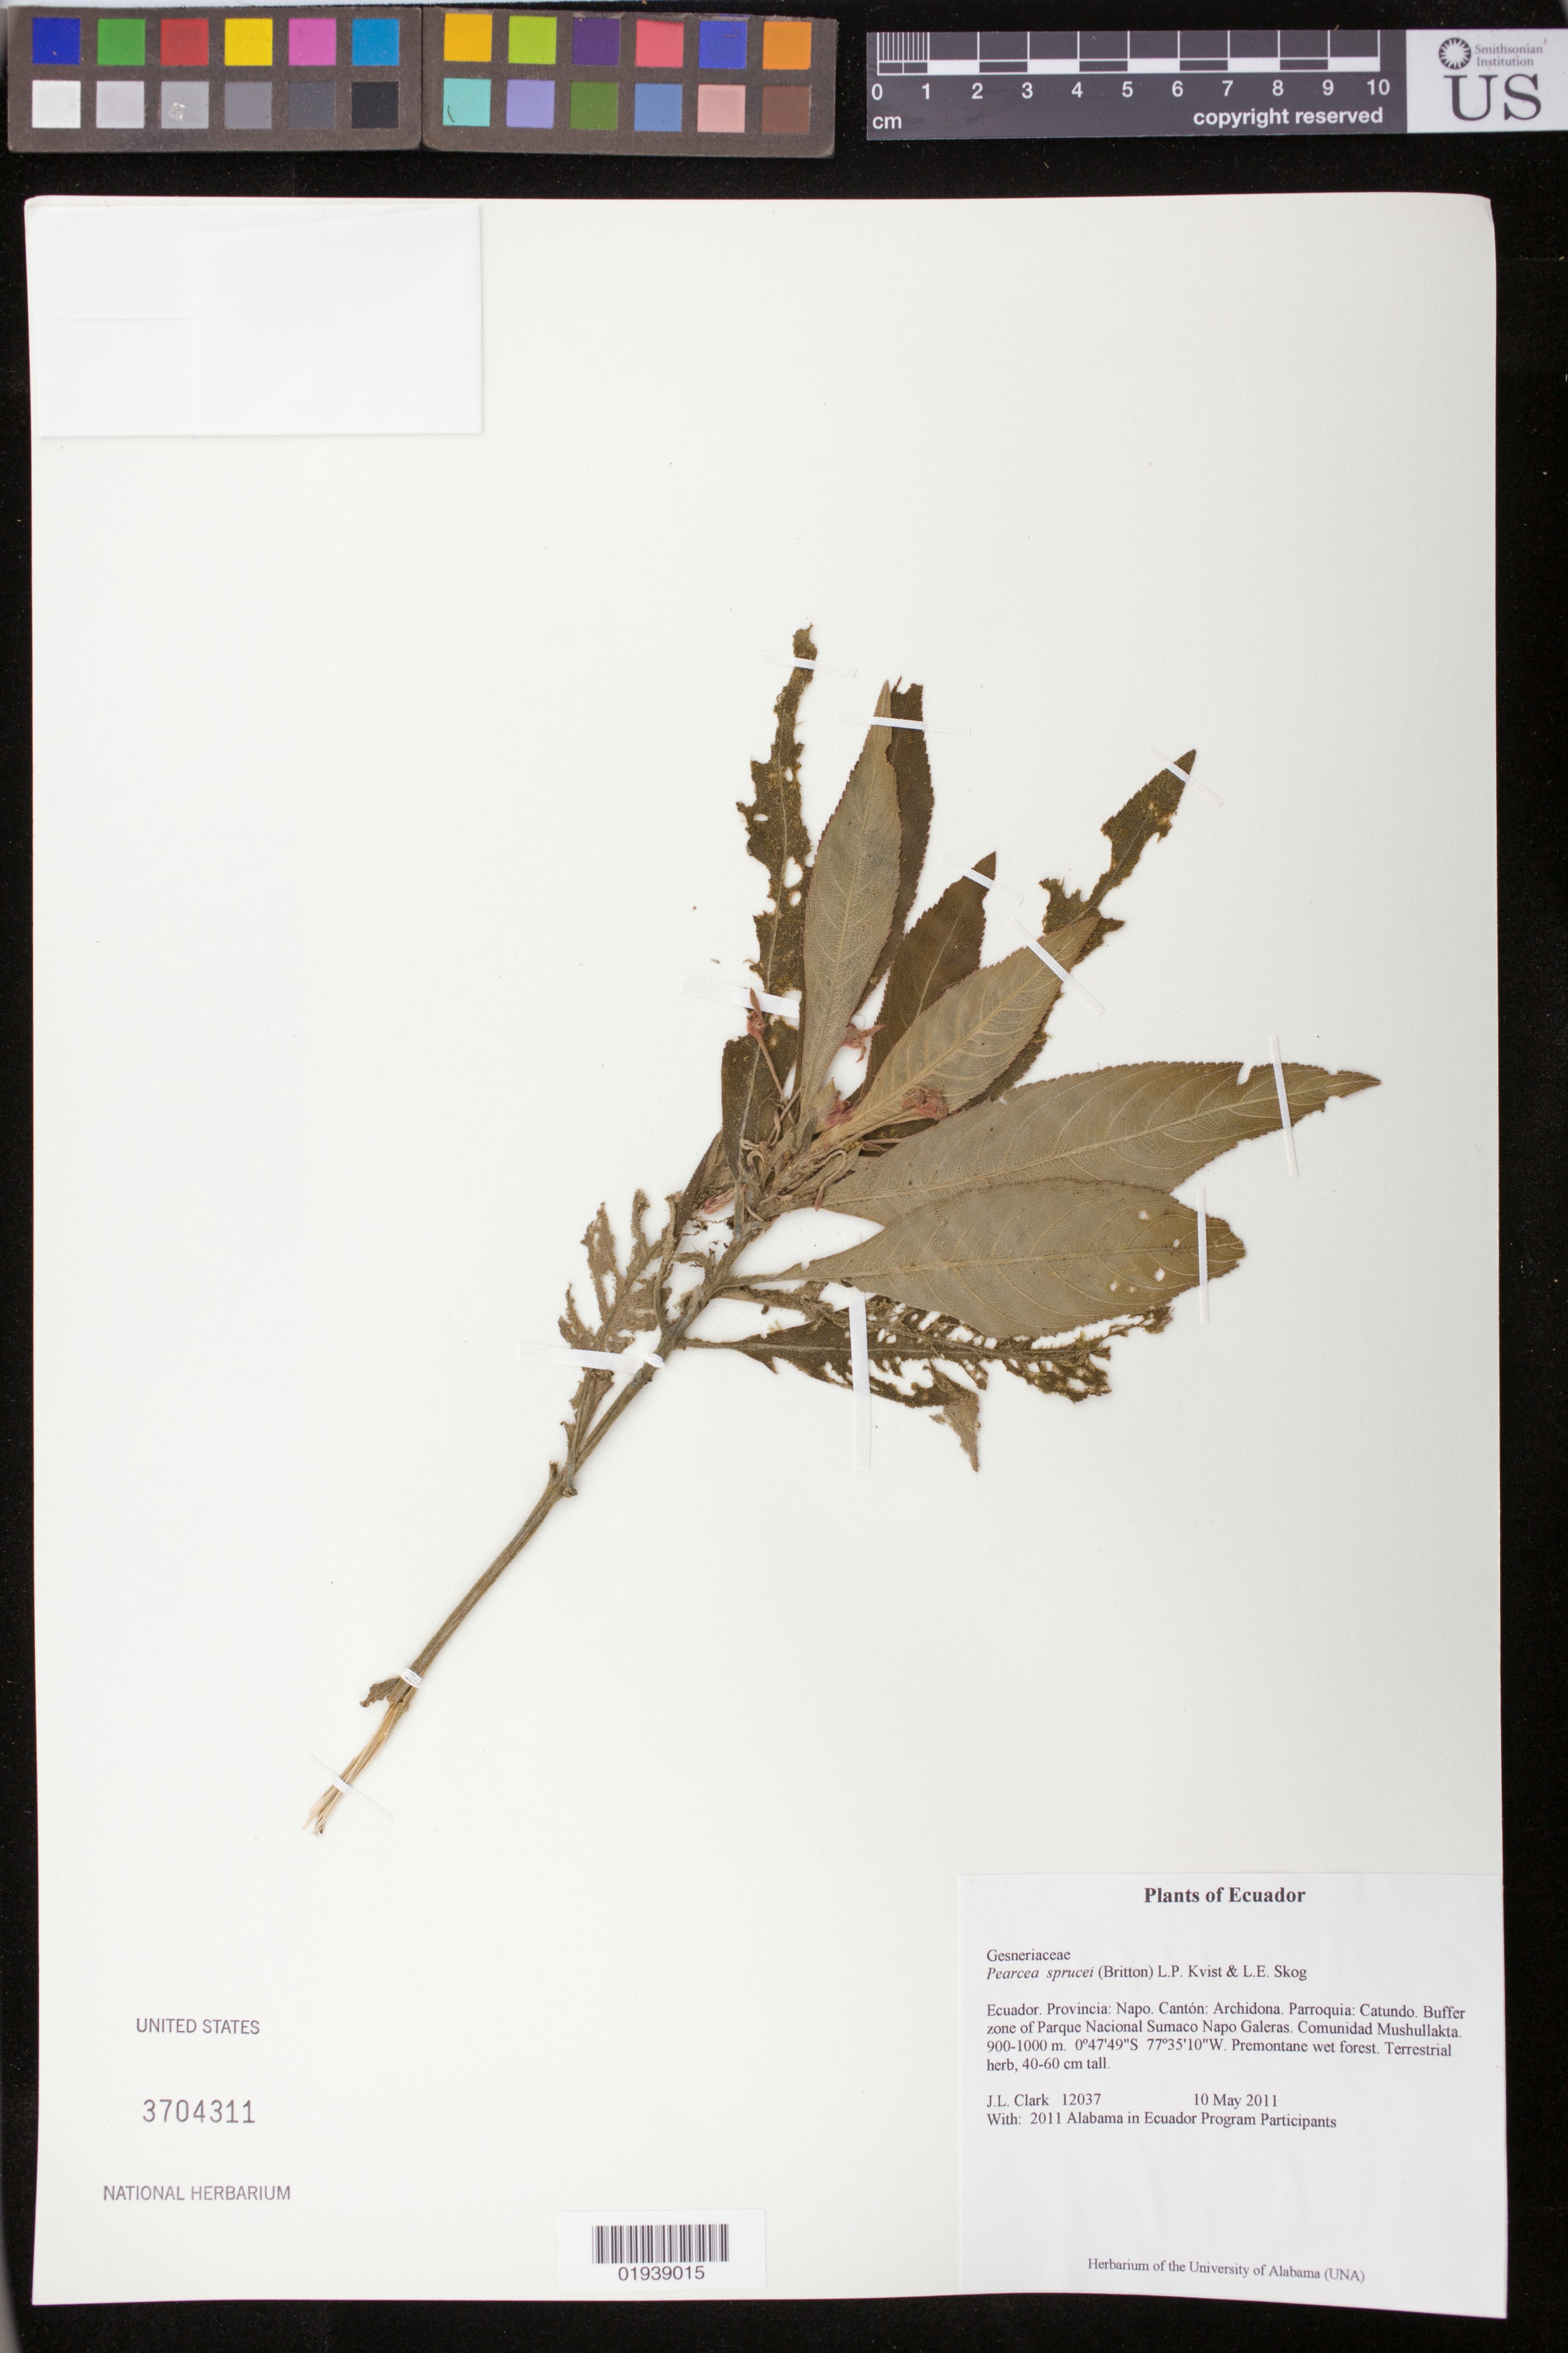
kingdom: Plantae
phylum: Tracheophyta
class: Magnoliopsida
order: Lamiales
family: Gesneriaceae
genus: Pearcea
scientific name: Pearcea sprucei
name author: (Britton) L.P. Kvist & L.E. Skog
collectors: J. L. Clark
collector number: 12037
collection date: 2011-05-10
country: Ecuador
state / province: Napo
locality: Canton Archidona, Parroquia Catundo, Buffer zone of Parque National Sumaco Napo Galeras. Communidad Mushullakta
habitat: Premontane wet forest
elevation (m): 900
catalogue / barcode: US 3704311